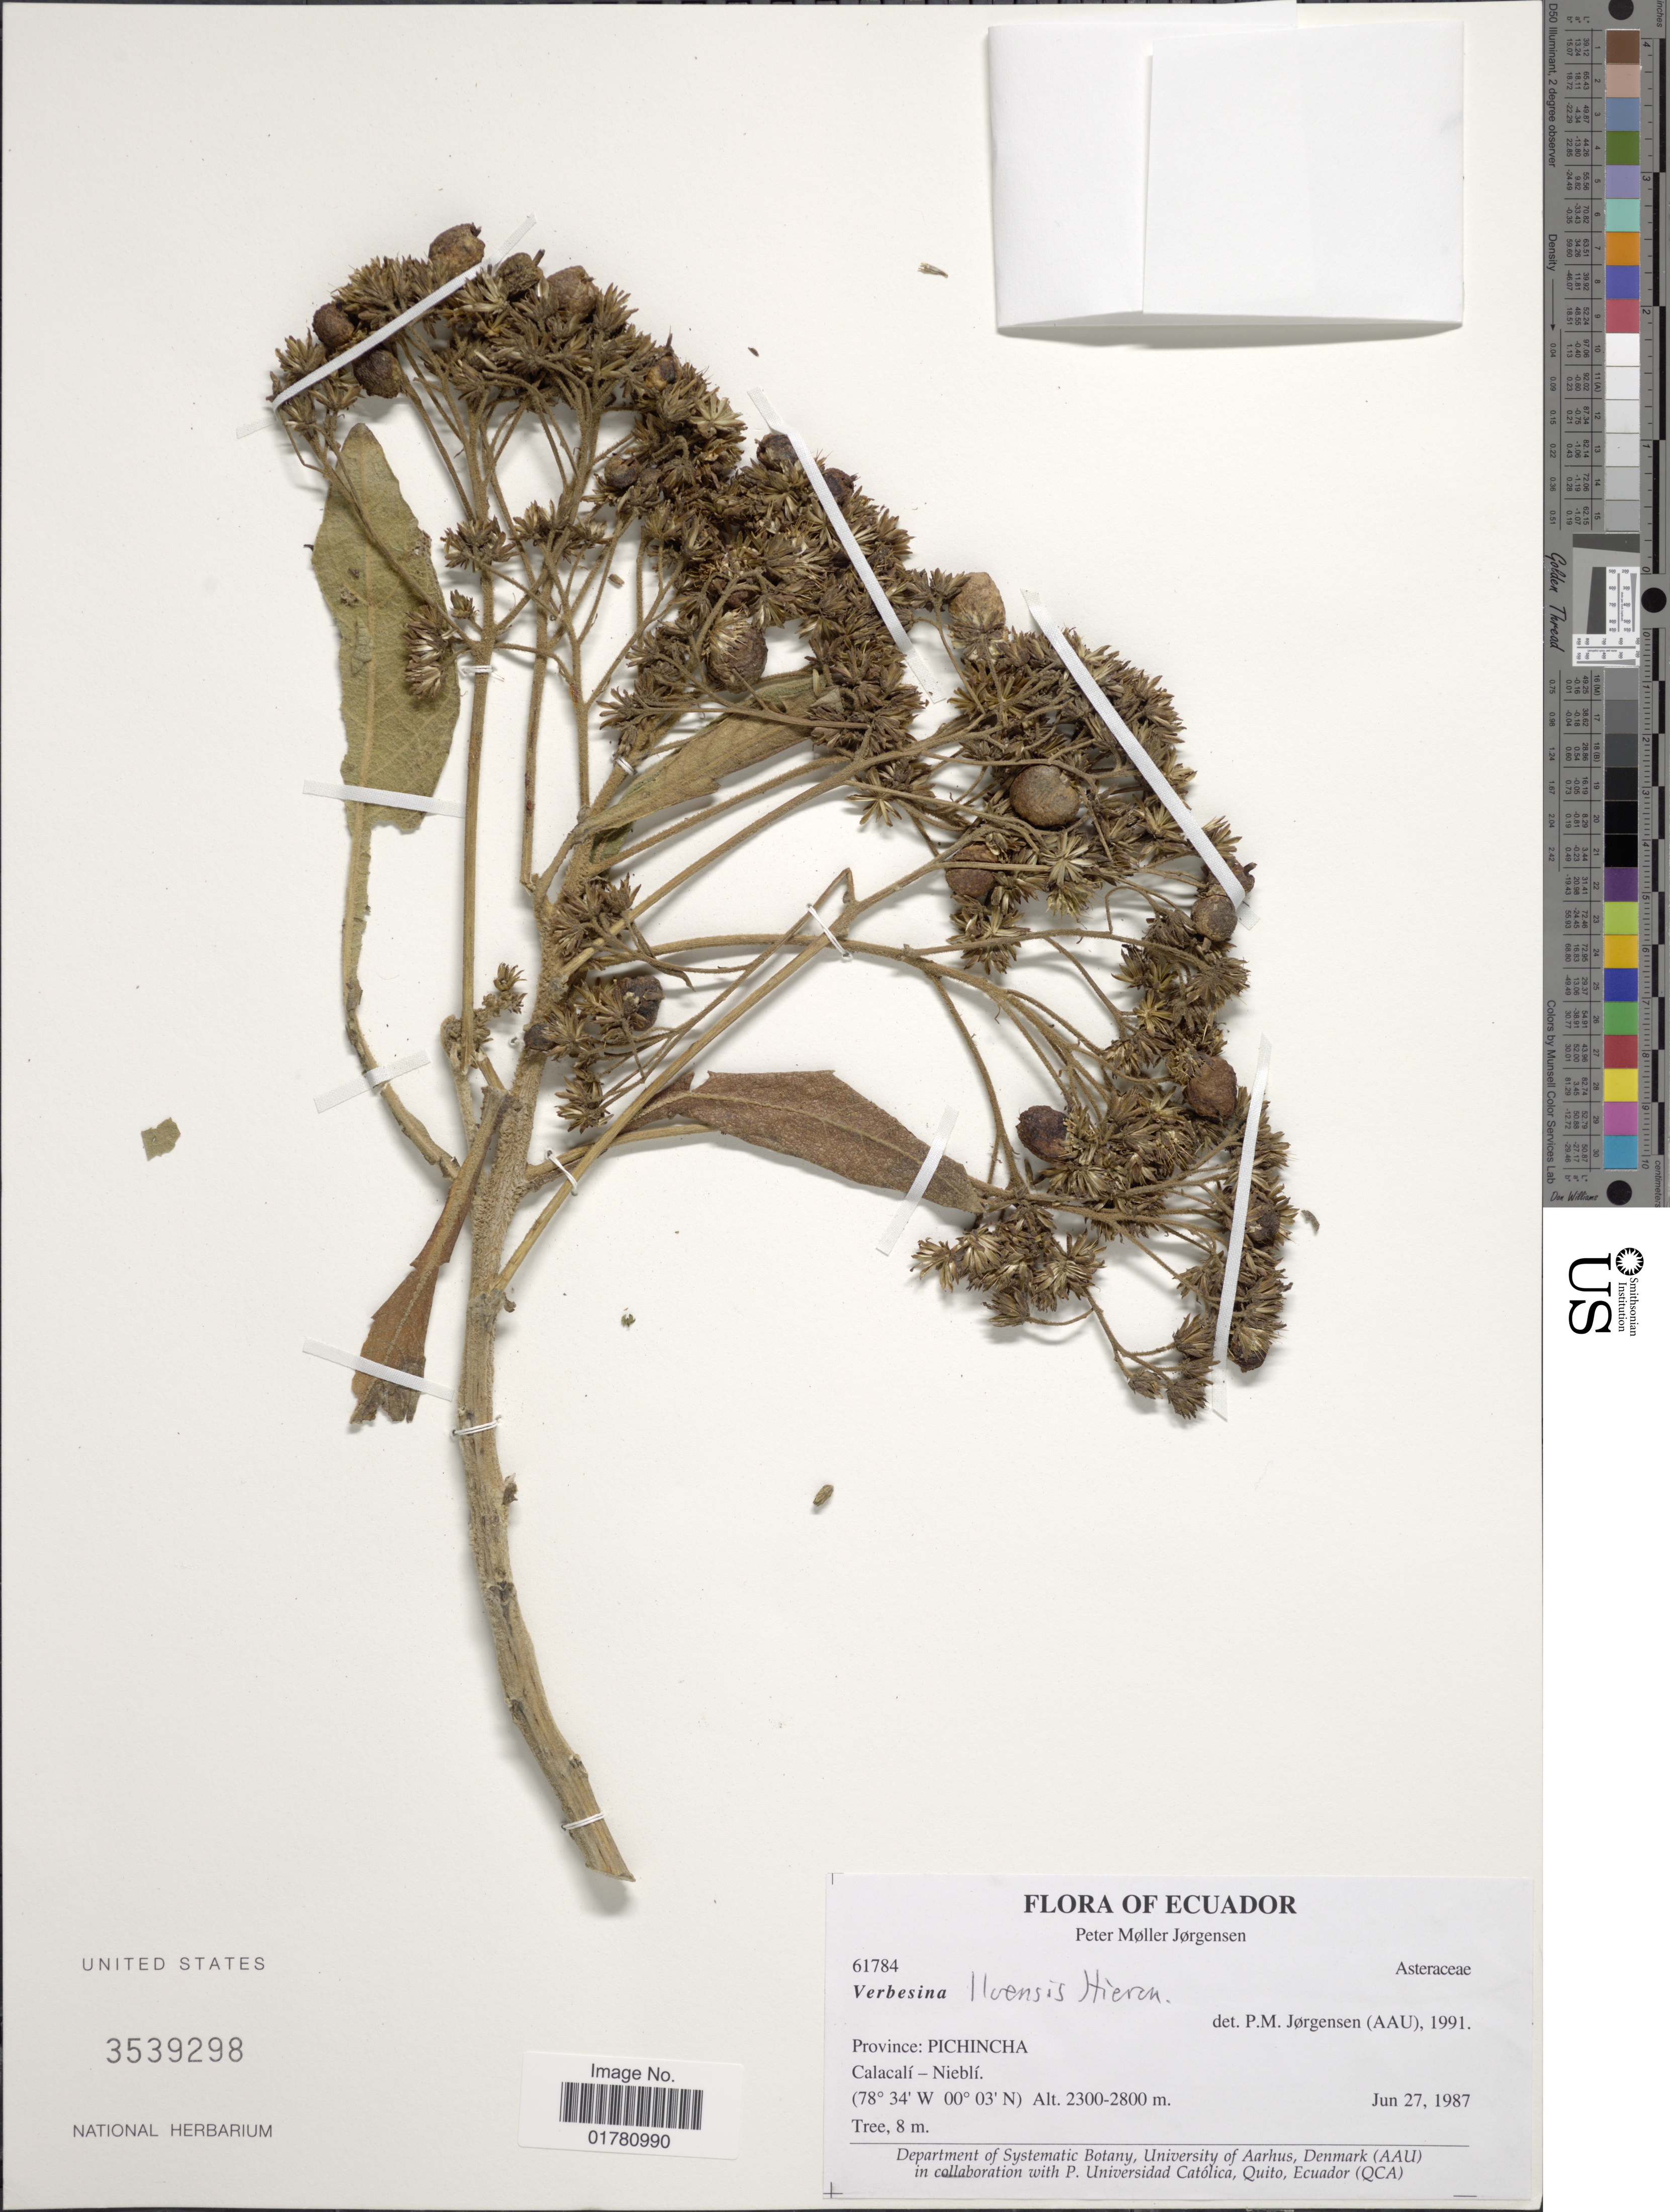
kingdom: Plantae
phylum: Tracheophyta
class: Magnoliopsida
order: Asterales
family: Asteraceae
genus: Verbesina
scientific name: Verbesina lloensis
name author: Hieron.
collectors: P. M. Jørgensen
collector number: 61784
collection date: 1987-06-27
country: Ecuador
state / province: Pichincha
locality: Calacalí-Nieblí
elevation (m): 2300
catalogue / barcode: US 3539298